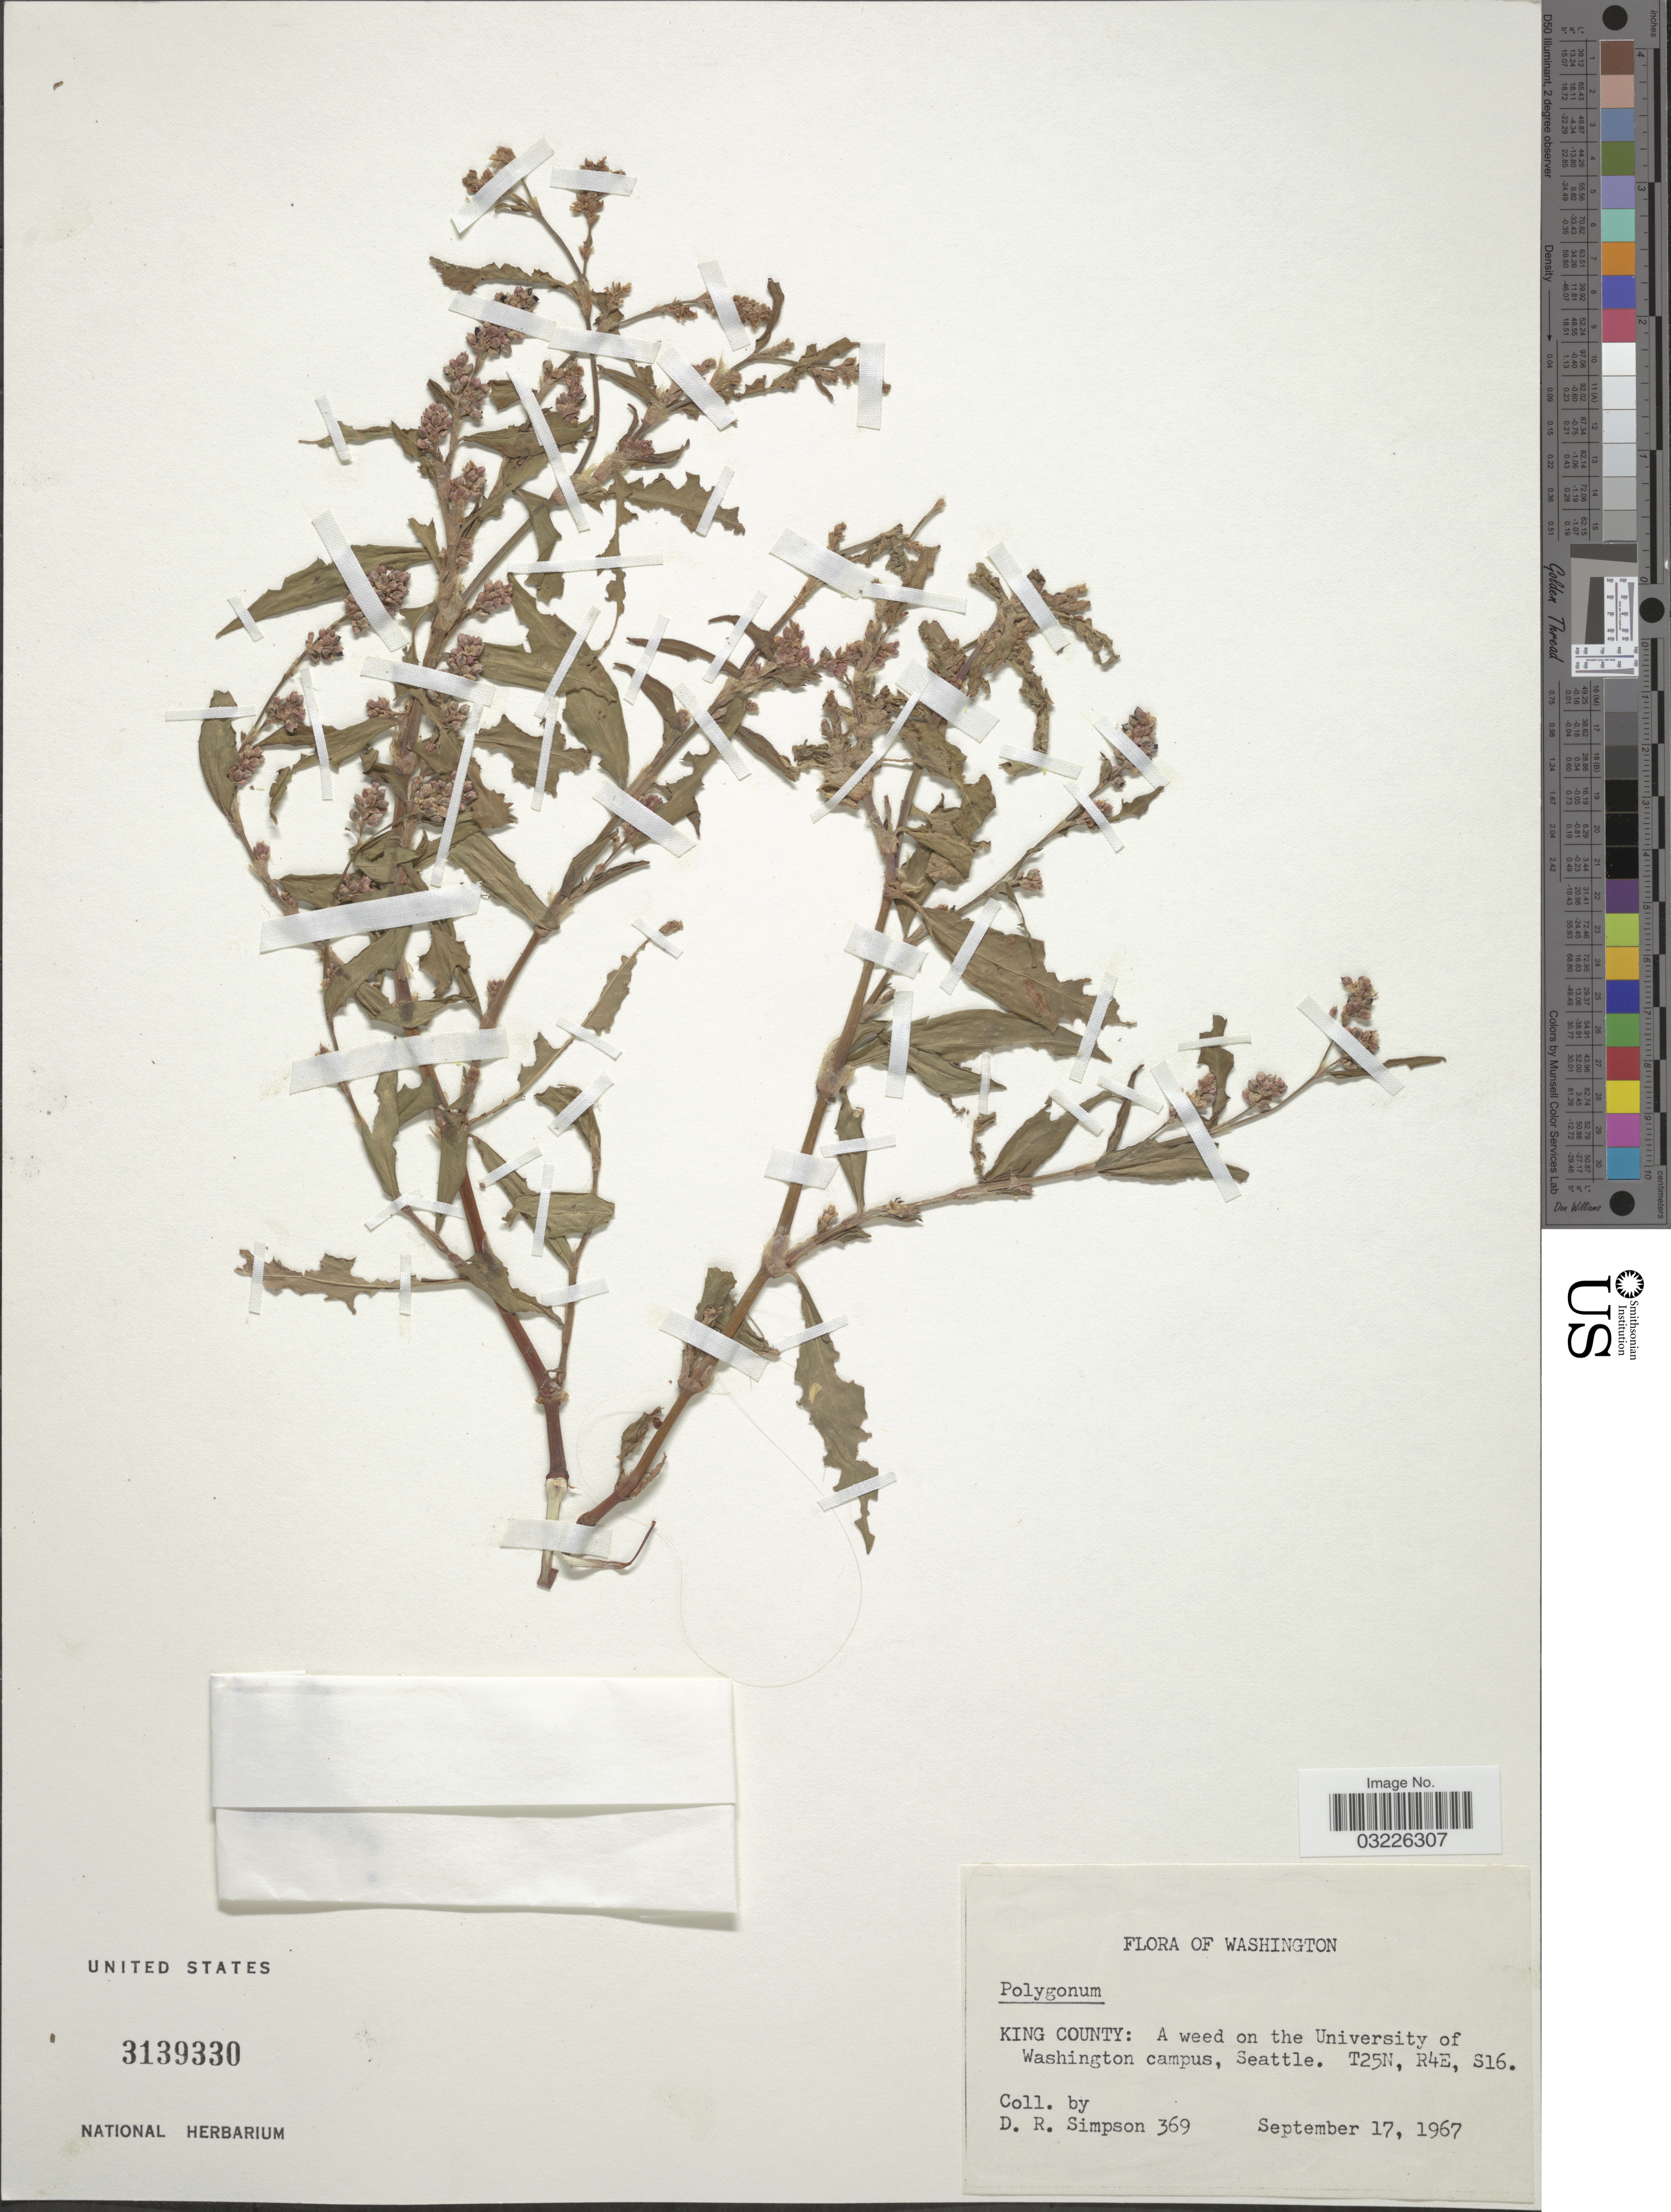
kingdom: Plantae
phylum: Tracheophyta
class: Magnoliopsida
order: Caryophyllales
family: Polygonaceae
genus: Persicaria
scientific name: Persicaria maculosa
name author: S.F. Gray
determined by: Atha, D. E.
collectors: D. R. Simpson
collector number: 369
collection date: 1967-09-17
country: United States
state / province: Washington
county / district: King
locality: King County: A weed on the University of Washington campus, Seattle. T25N, R4E, S16.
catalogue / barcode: US 3139330